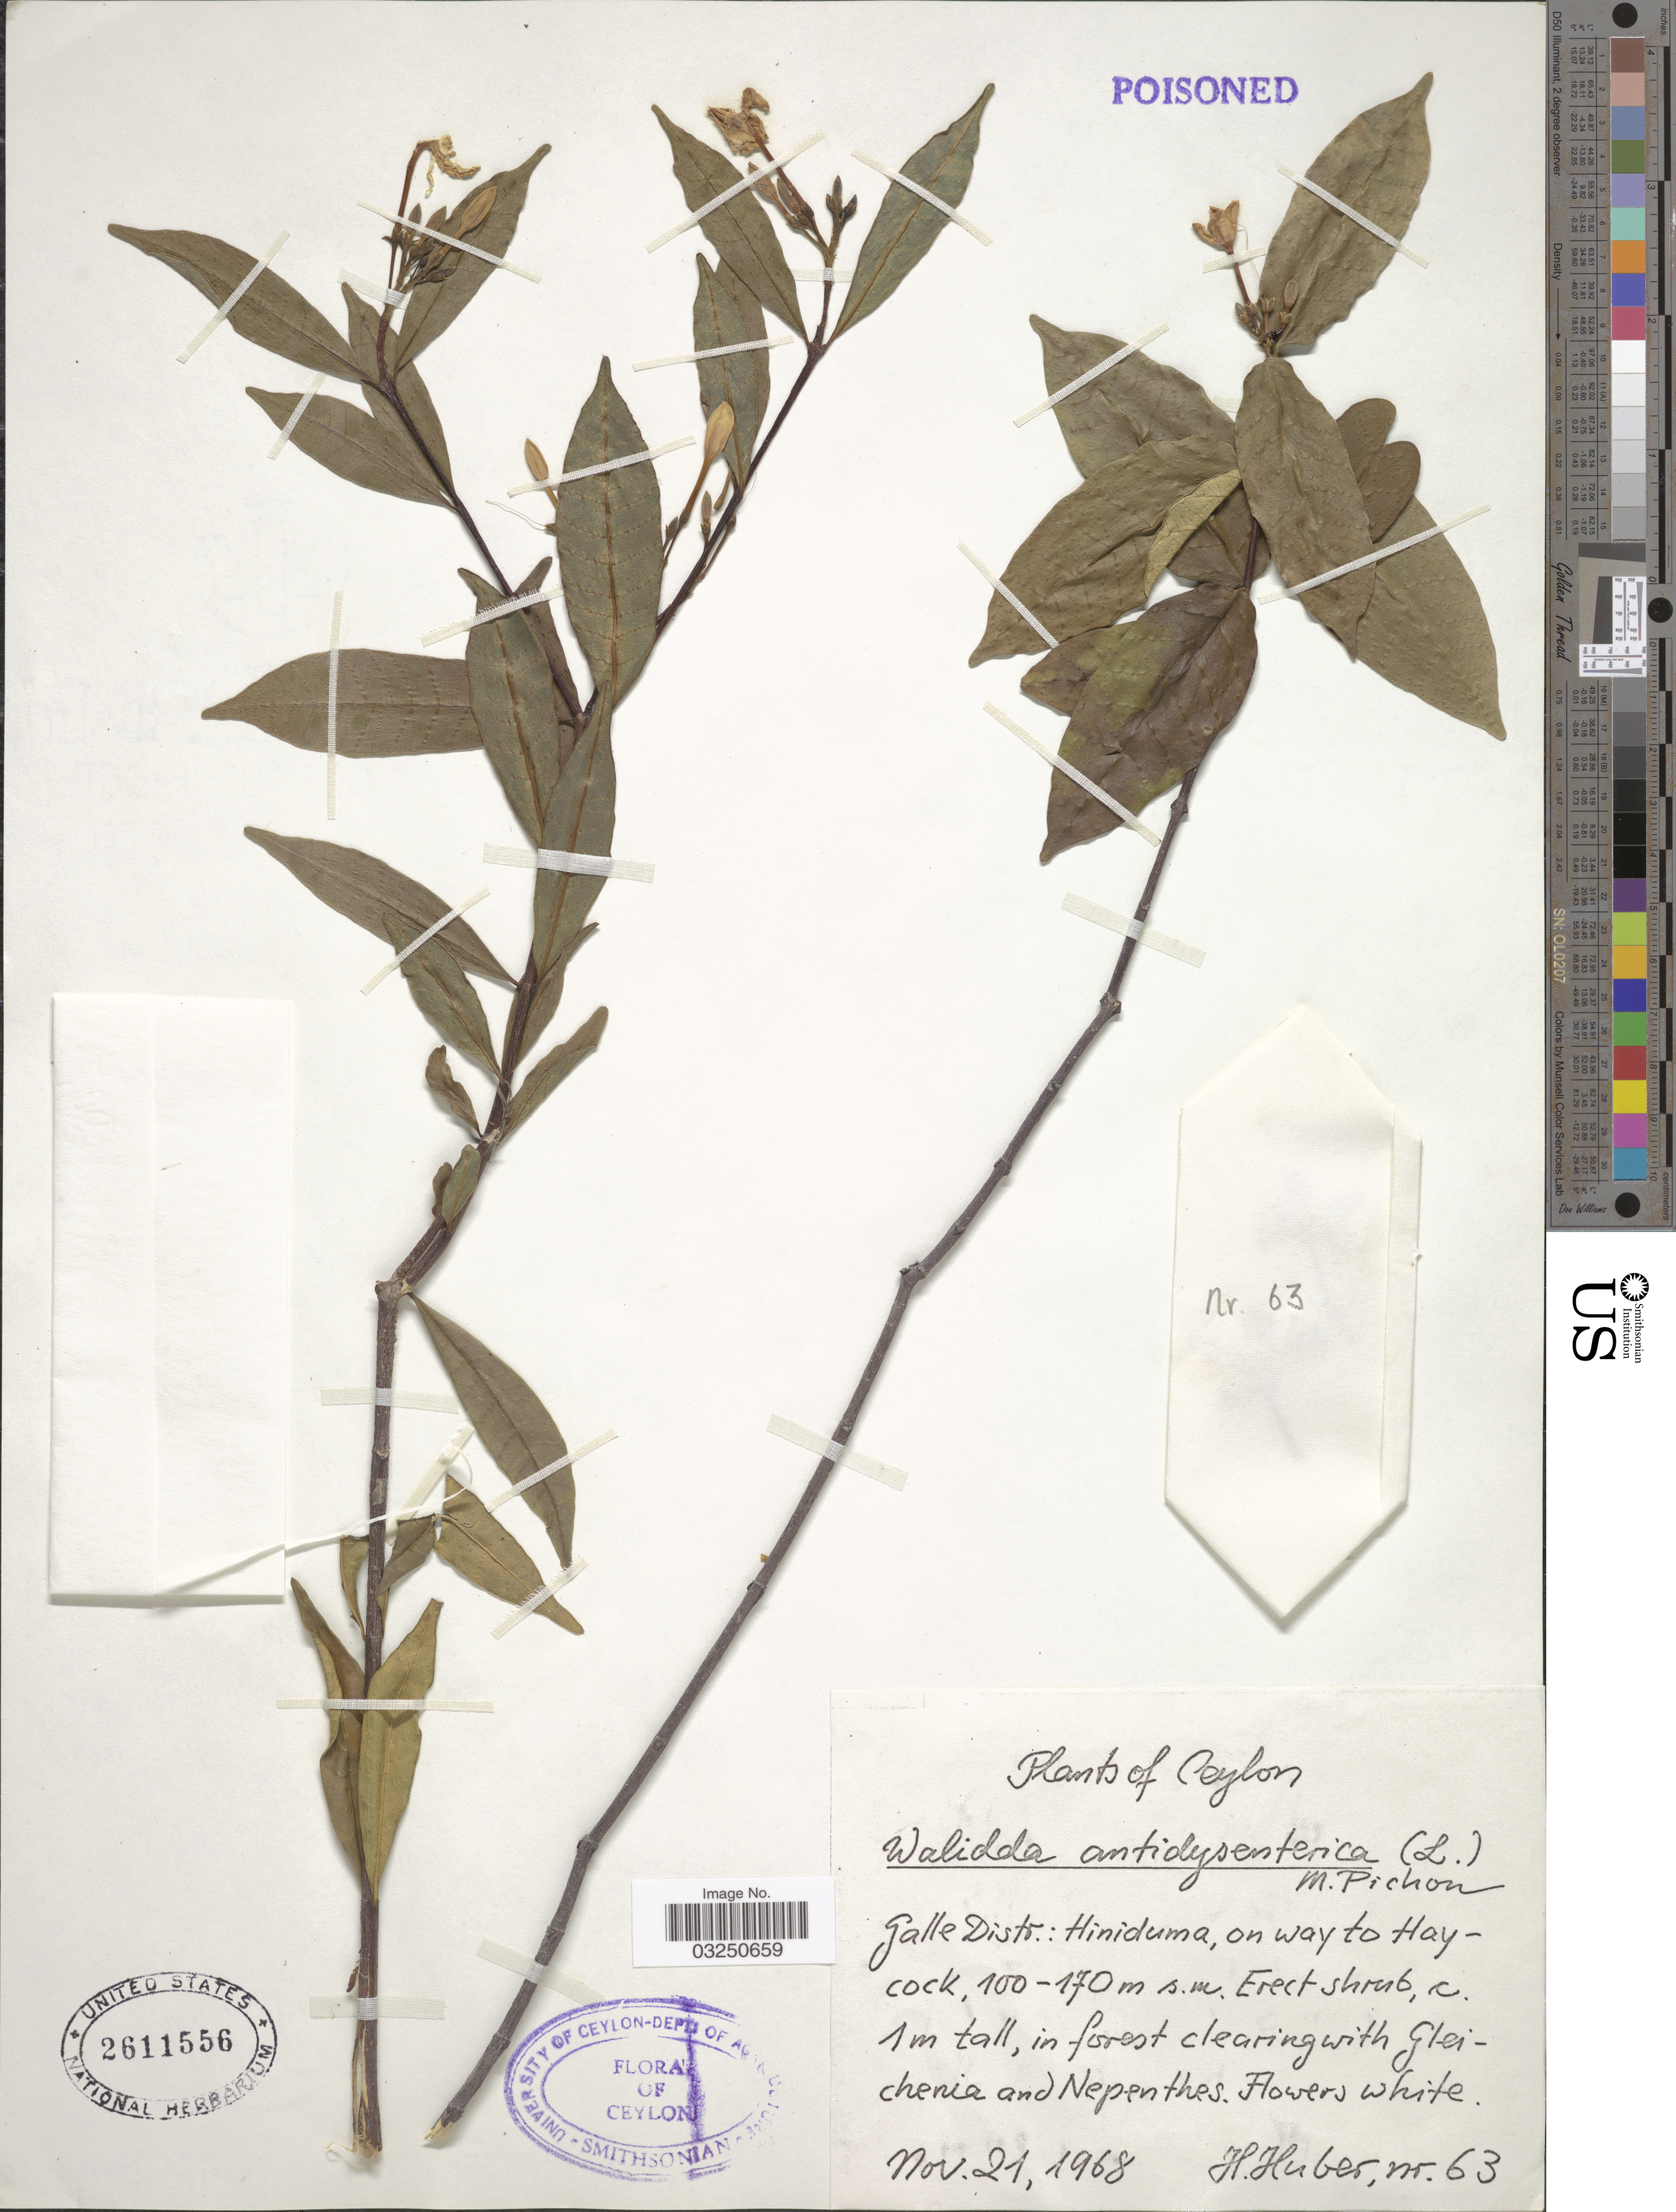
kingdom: Plantae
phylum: Tracheophyta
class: Magnoliopsida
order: Gentianales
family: Apocynaceae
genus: Wrightia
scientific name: Wrightia antidysenterica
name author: (L.) R. Br.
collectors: H. Huber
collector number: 63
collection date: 1968-11-21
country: Sri Lanka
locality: Ceylon. Galle Distr.: Hiniduma, on way to Haycock.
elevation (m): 100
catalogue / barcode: US 2611556